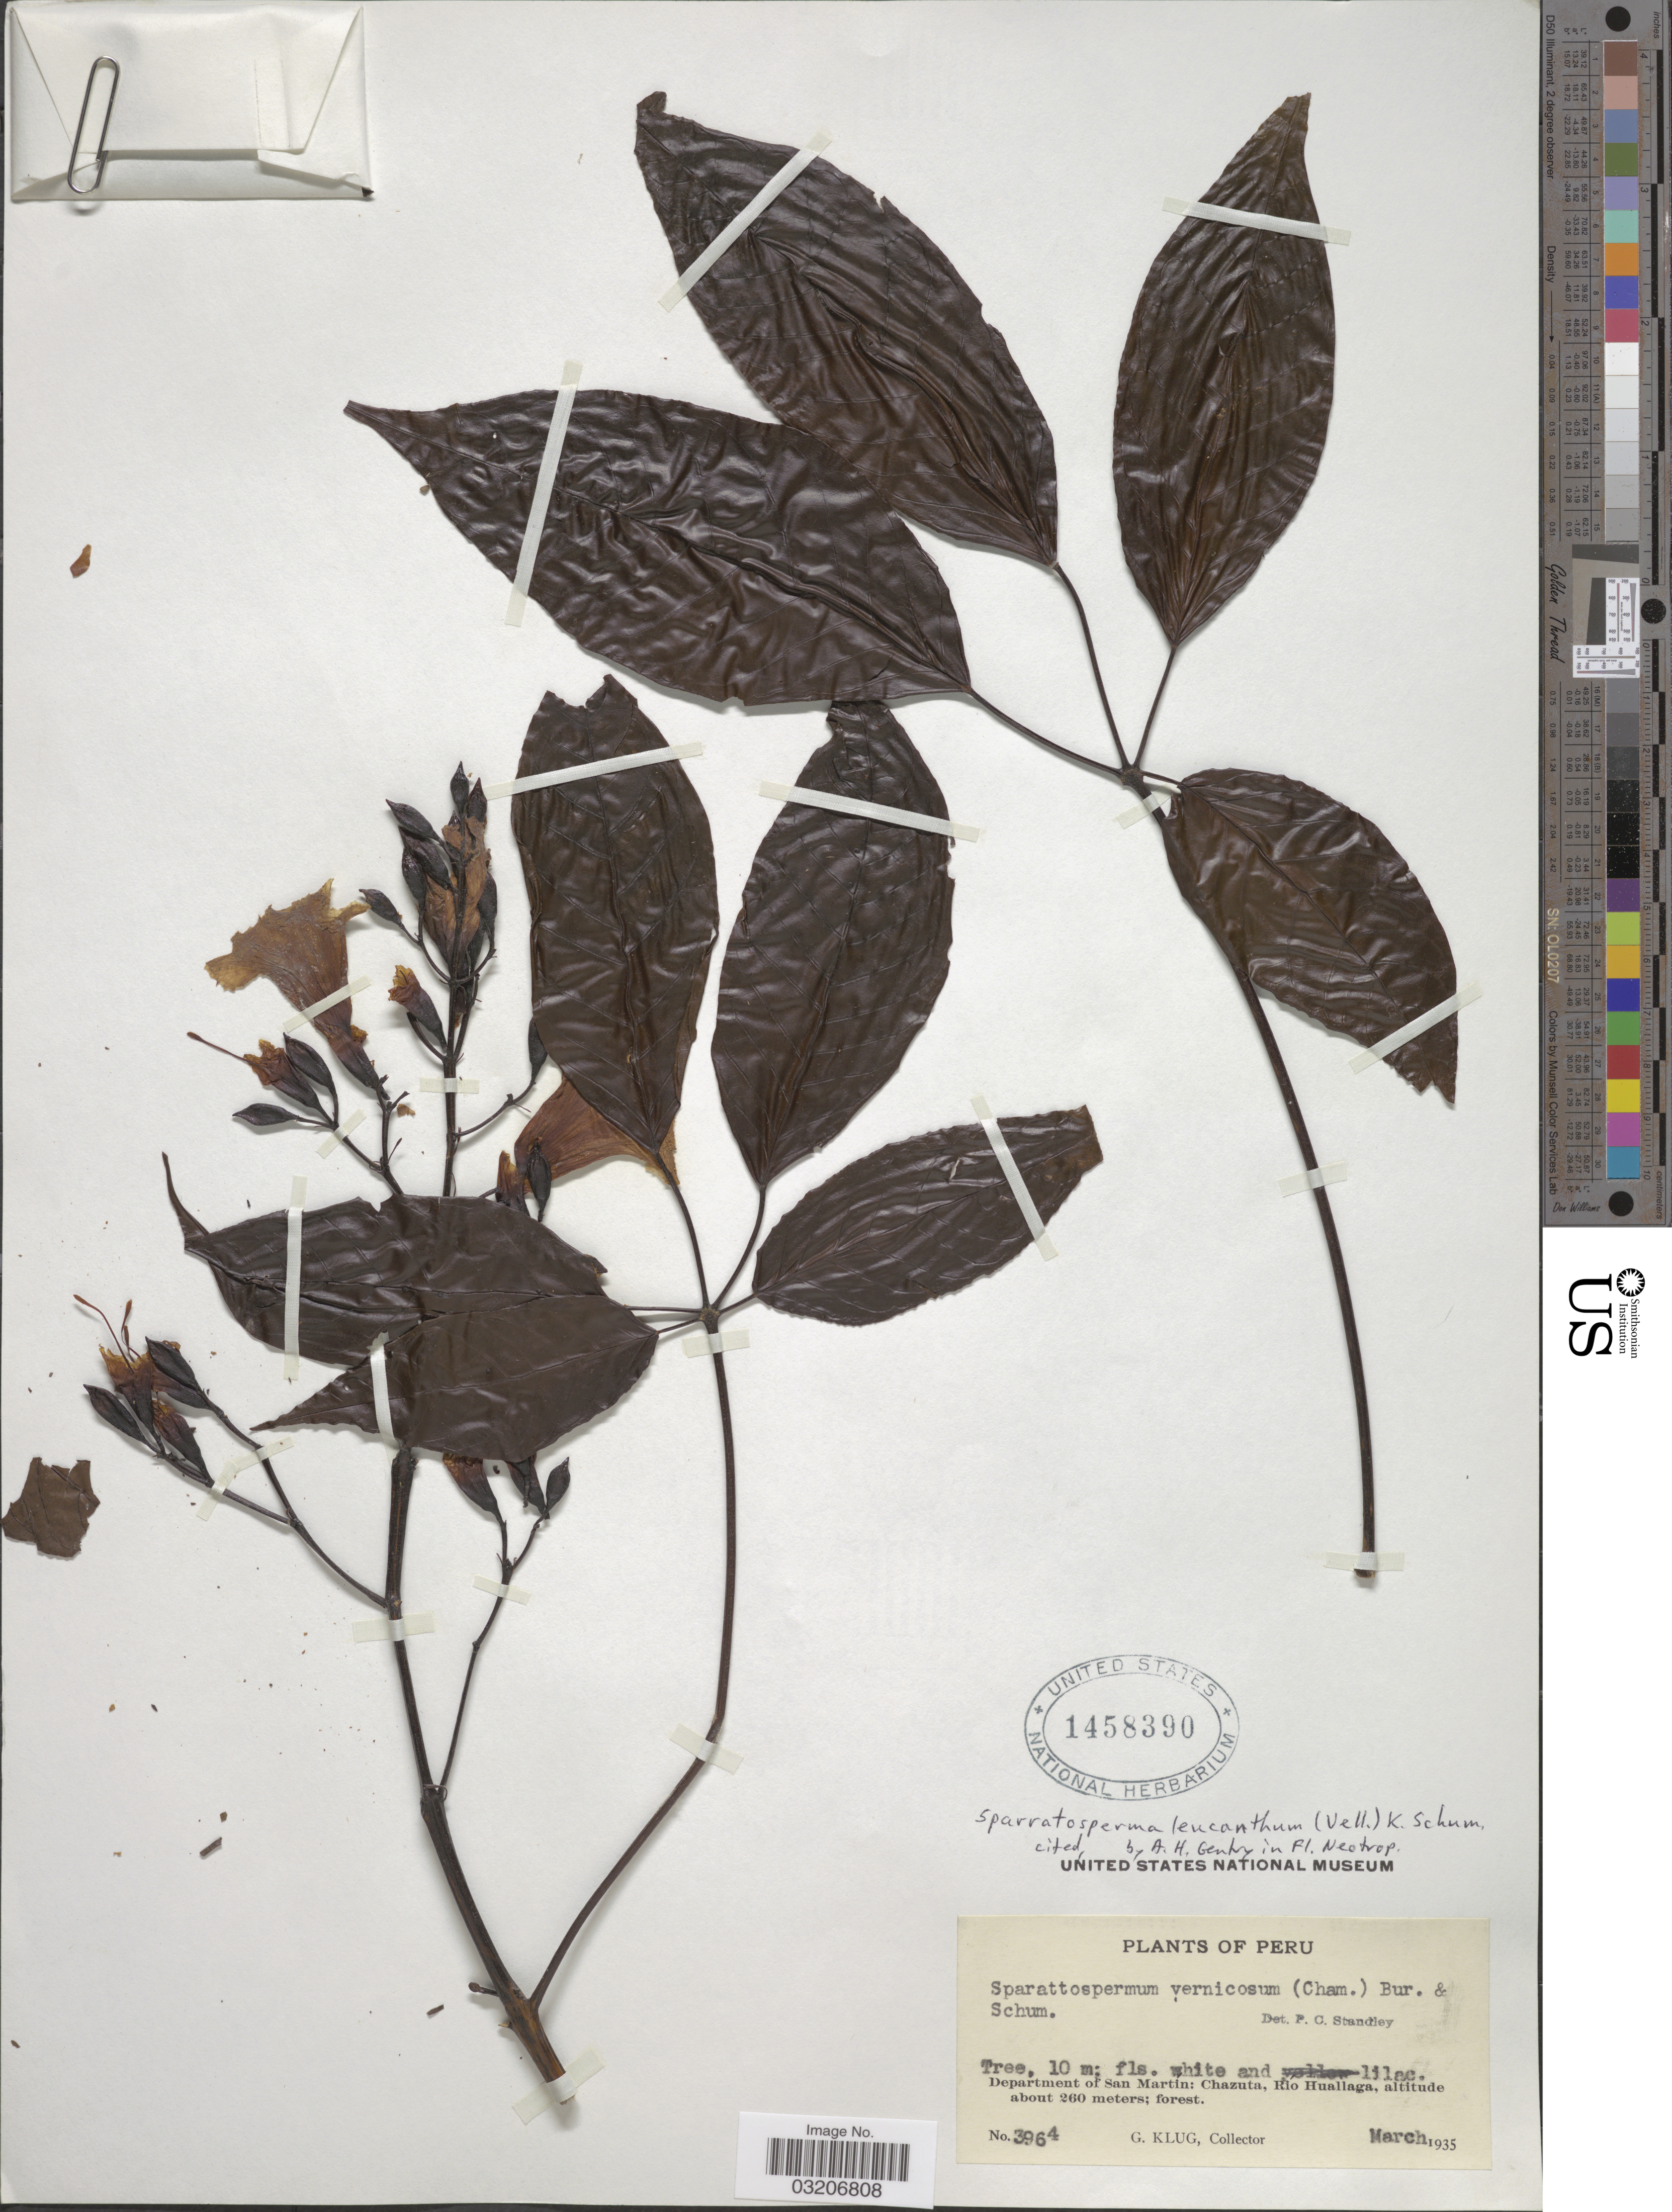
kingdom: Plantae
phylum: Tracheophyta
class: Magnoliopsida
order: Lamiales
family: Bignoniaceae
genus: Sparattosperma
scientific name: Sparattosperma leucanthum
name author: (Vell.) K. Schum.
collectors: G. Klug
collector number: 3964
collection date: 1935-03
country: Peru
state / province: San Martín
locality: Department of San Martin: Chazuta, Rio Huallaga.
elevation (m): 260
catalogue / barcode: US 1458390